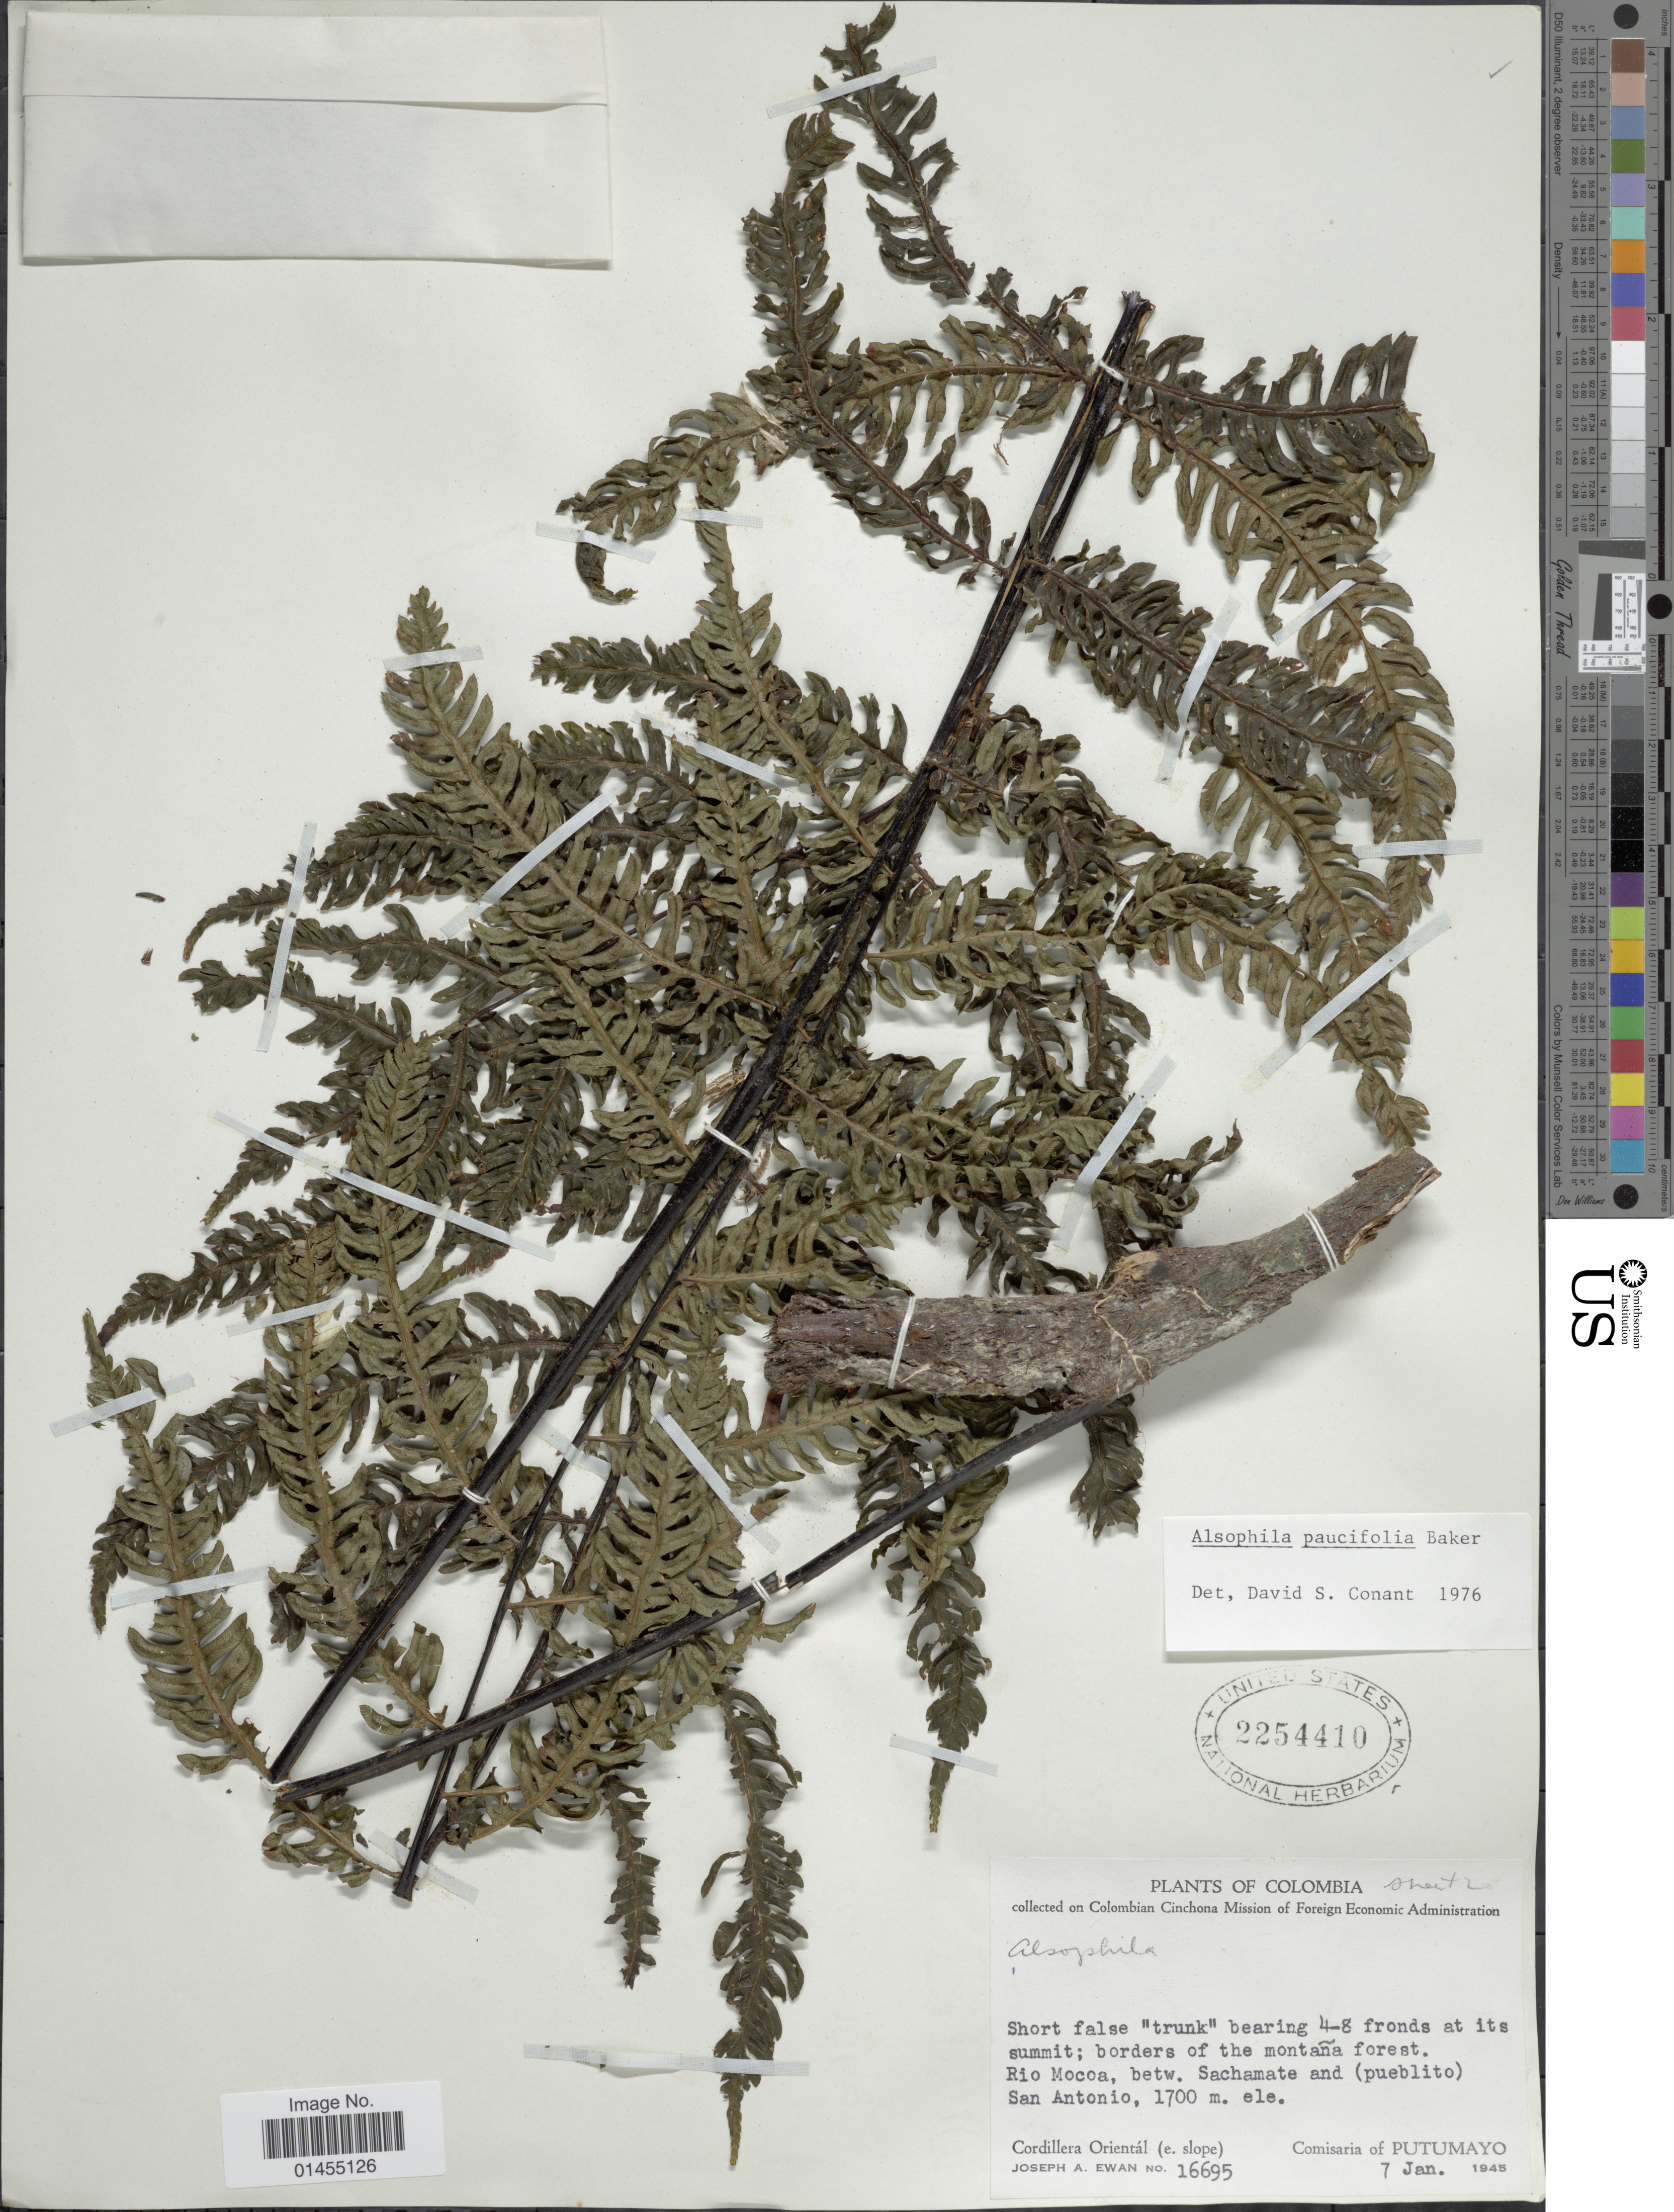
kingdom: Plantae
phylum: Tracheophyta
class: Polypodiopsida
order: Cyatheales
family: Cyatheaceae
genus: Alsophila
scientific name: Alsophila pauciflora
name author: C. Presl ex Mett. in Kuhn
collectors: J. A. Ewan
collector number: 16695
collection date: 1945-01-07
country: Colombia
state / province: Putumayo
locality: Cordillera Oriental, Rio Mocoa, betw. Sachamate and (pueblito) San Antonio.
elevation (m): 1700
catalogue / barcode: US 2254410